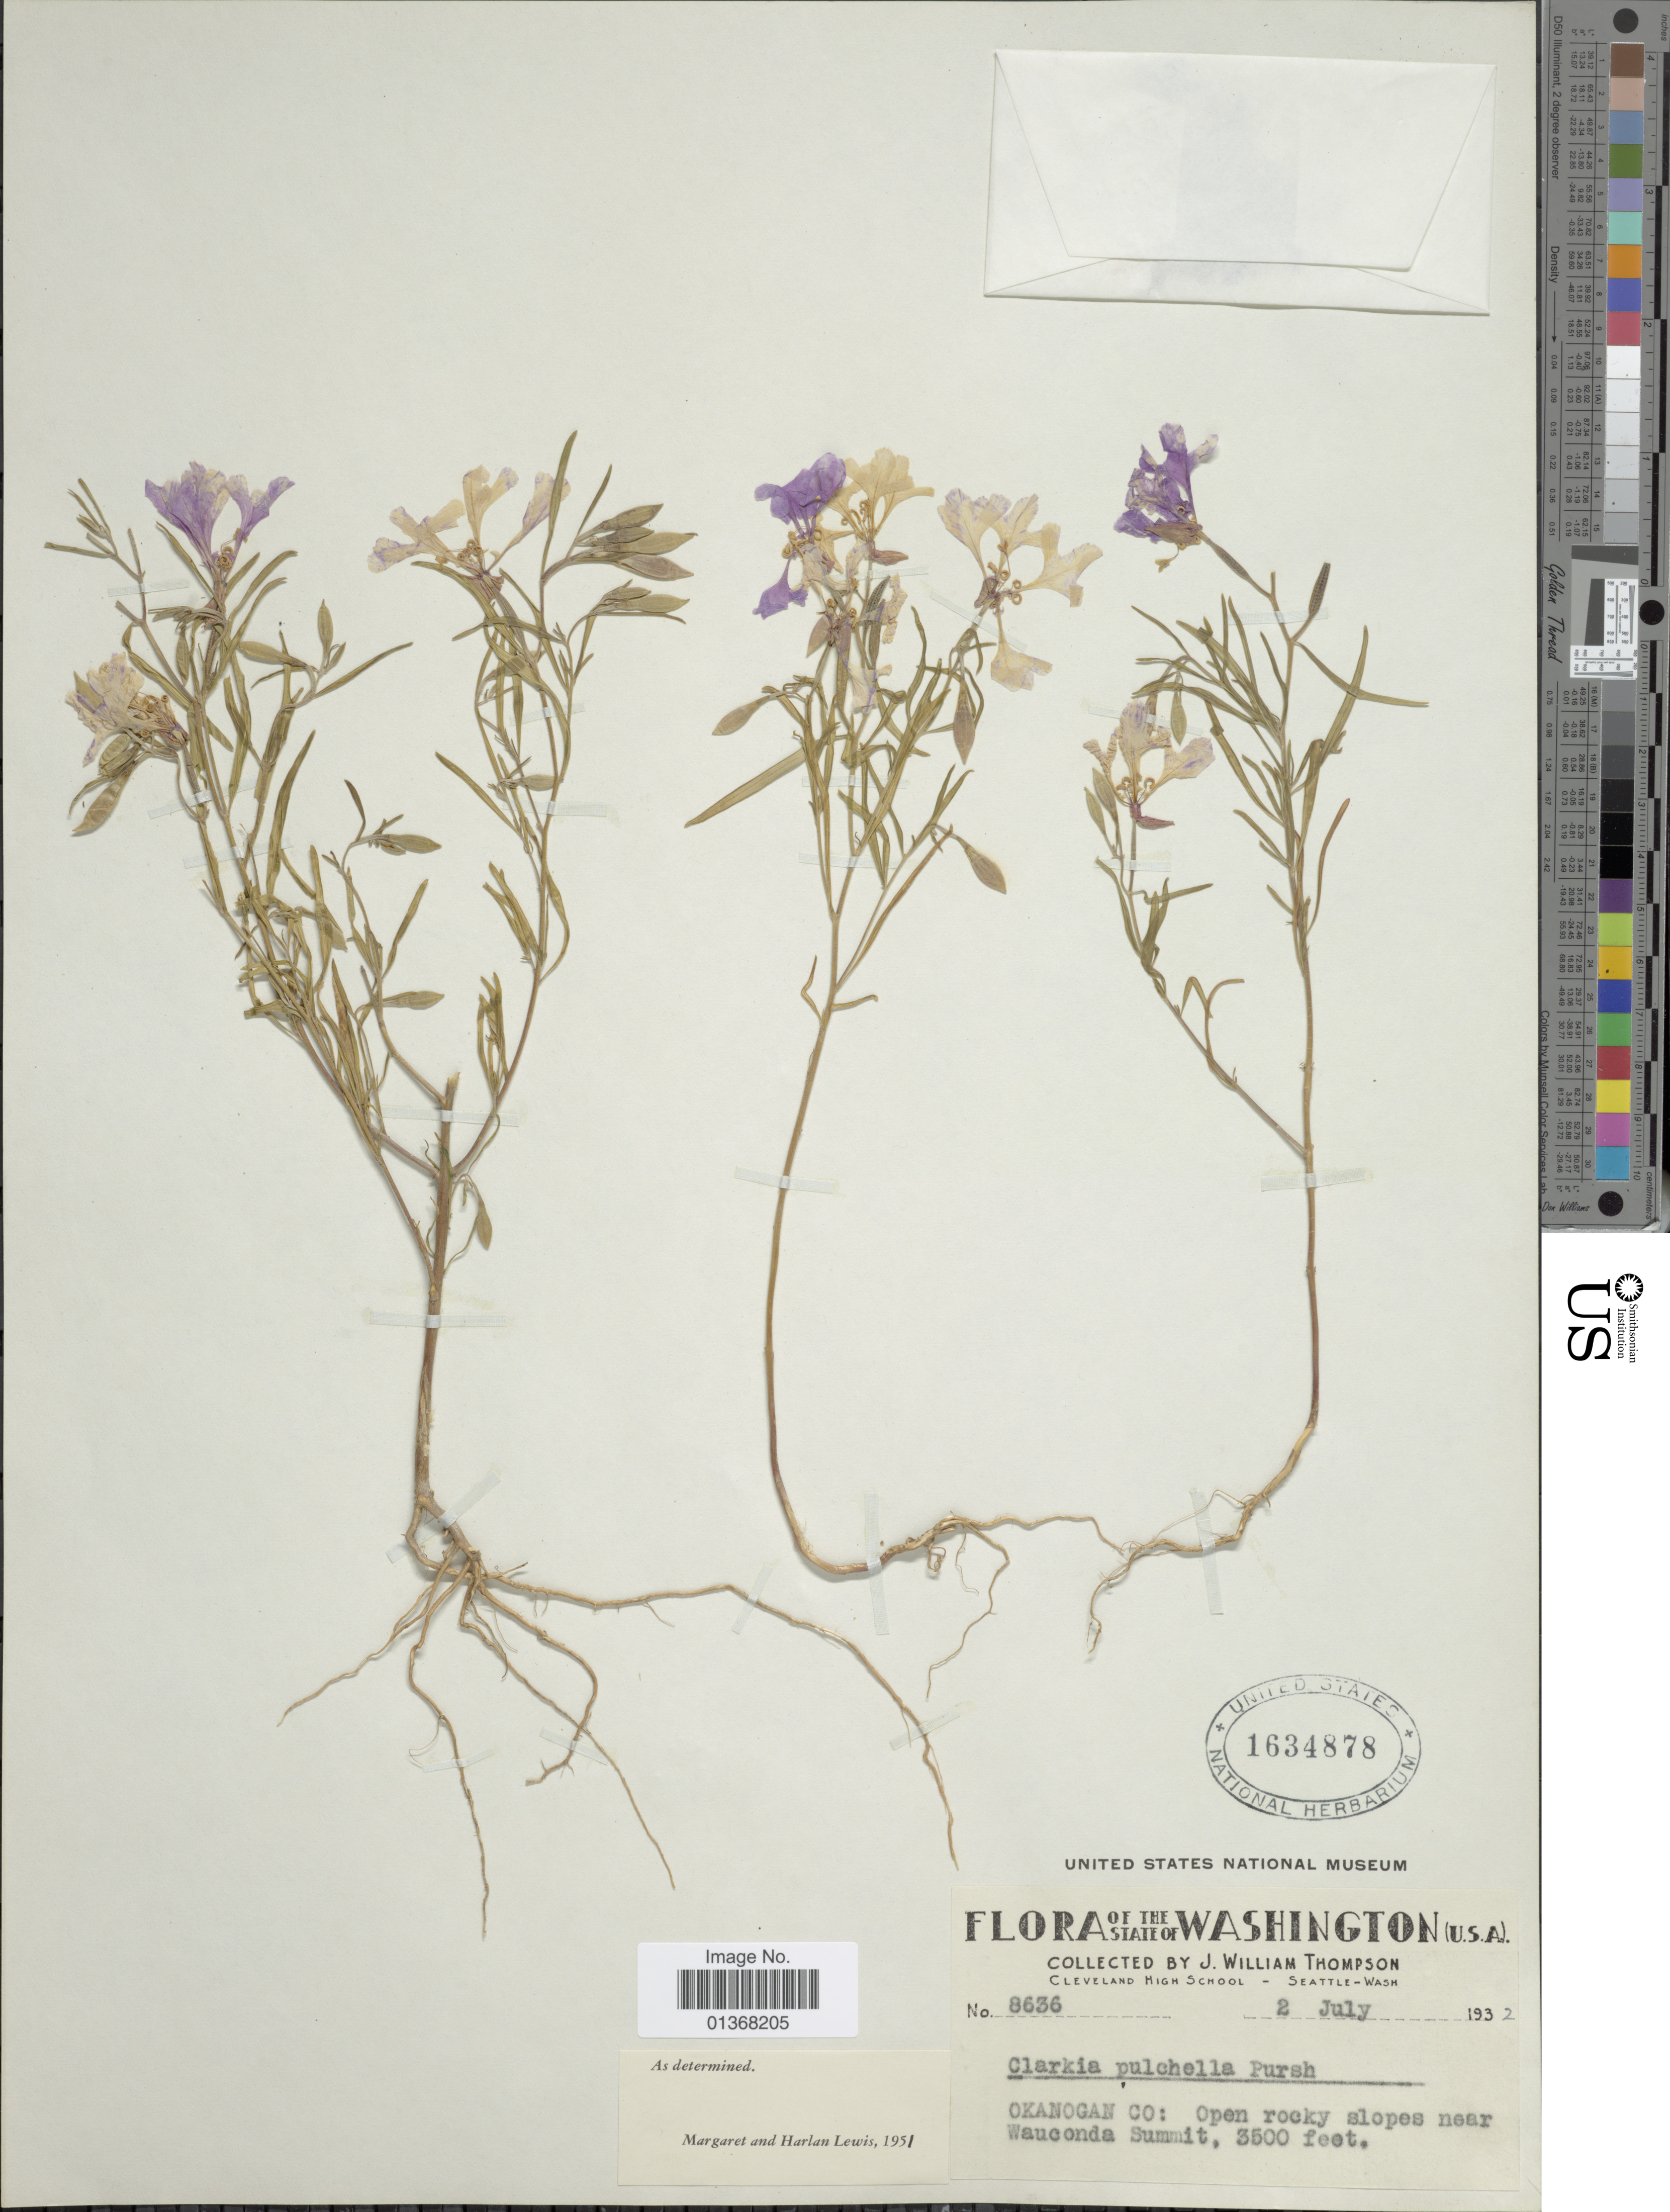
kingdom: Plantae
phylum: Tracheophyta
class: Magnoliopsida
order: Myrtales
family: Onagraceae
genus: Clarkia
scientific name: Clarkia pulchella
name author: Pursh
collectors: J. W. Thompson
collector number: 8636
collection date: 1932-07-02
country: United States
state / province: Washington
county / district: Okanogan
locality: Okanogan Co: Open rocky slopes near Wauconda Summit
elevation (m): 1067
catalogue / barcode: US 1634878